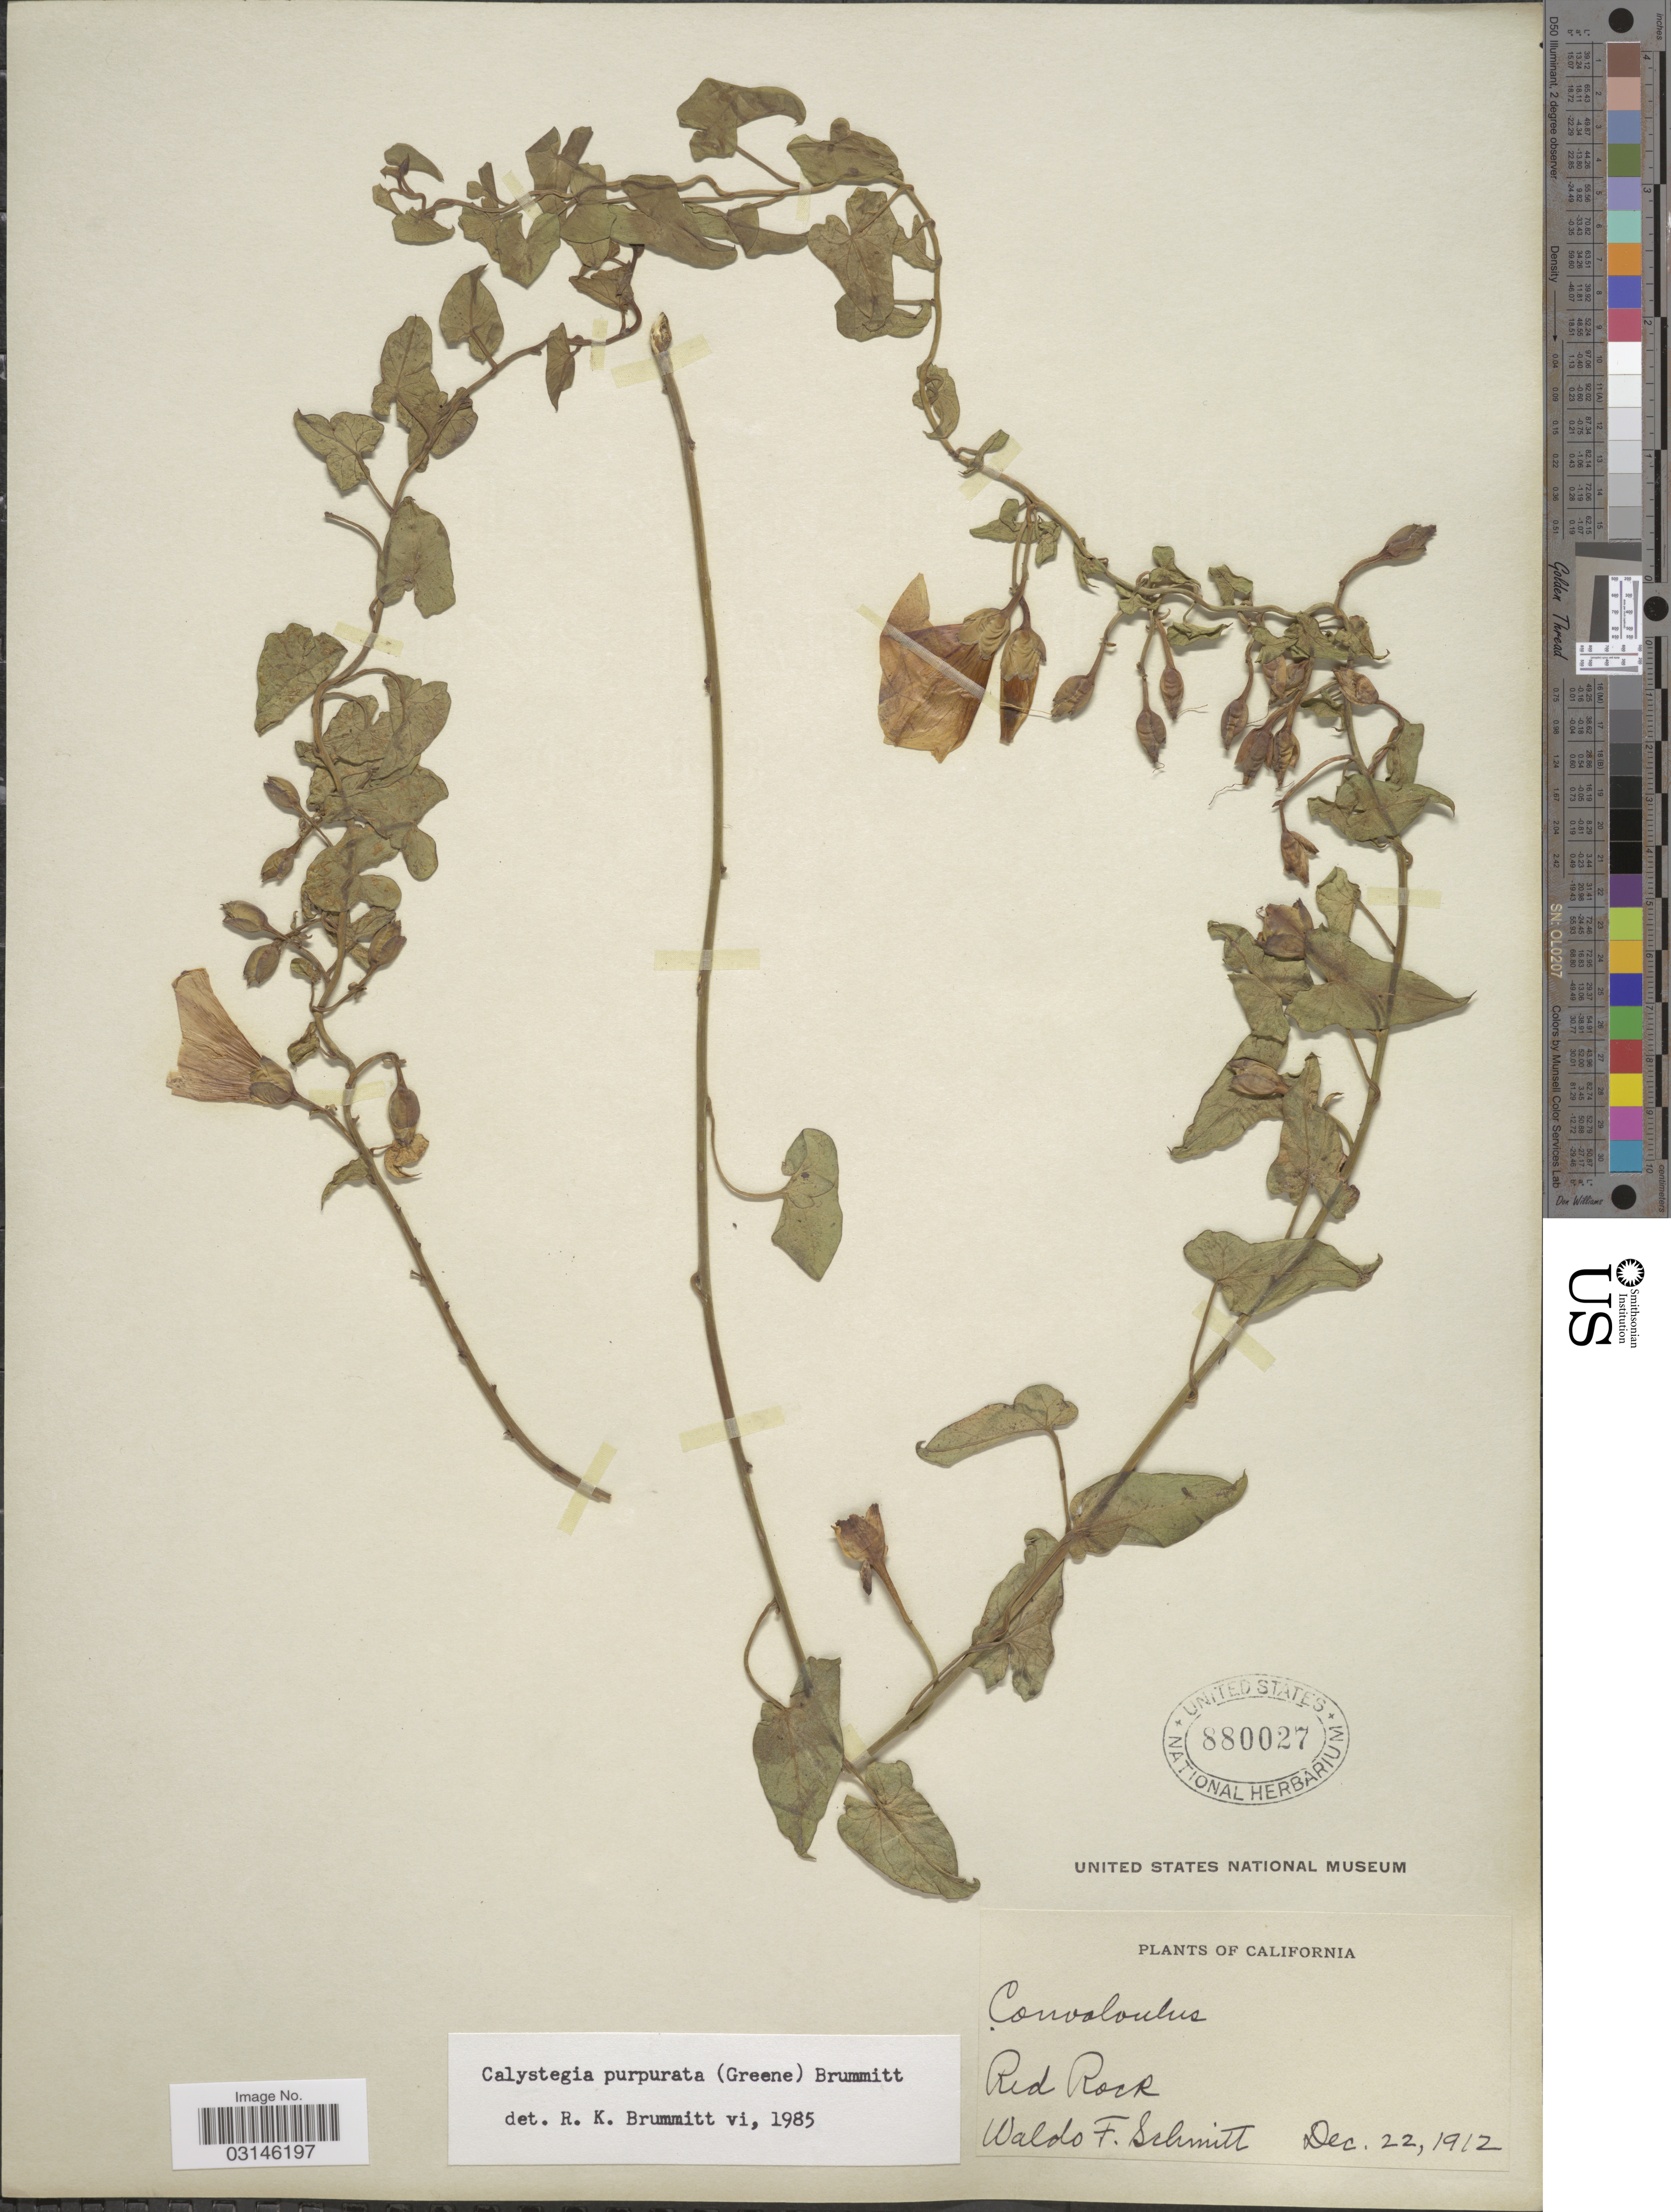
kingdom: Plantae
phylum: Tracheophyta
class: Magnoliopsida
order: Solanales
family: Convolvulaceae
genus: Calystegia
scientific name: Calystegia purpurata subsp. purpurata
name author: (Greene) Brummitt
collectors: W. F. Schmitt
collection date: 1912-12-22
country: United States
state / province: California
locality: Red Rock.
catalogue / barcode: US 880027